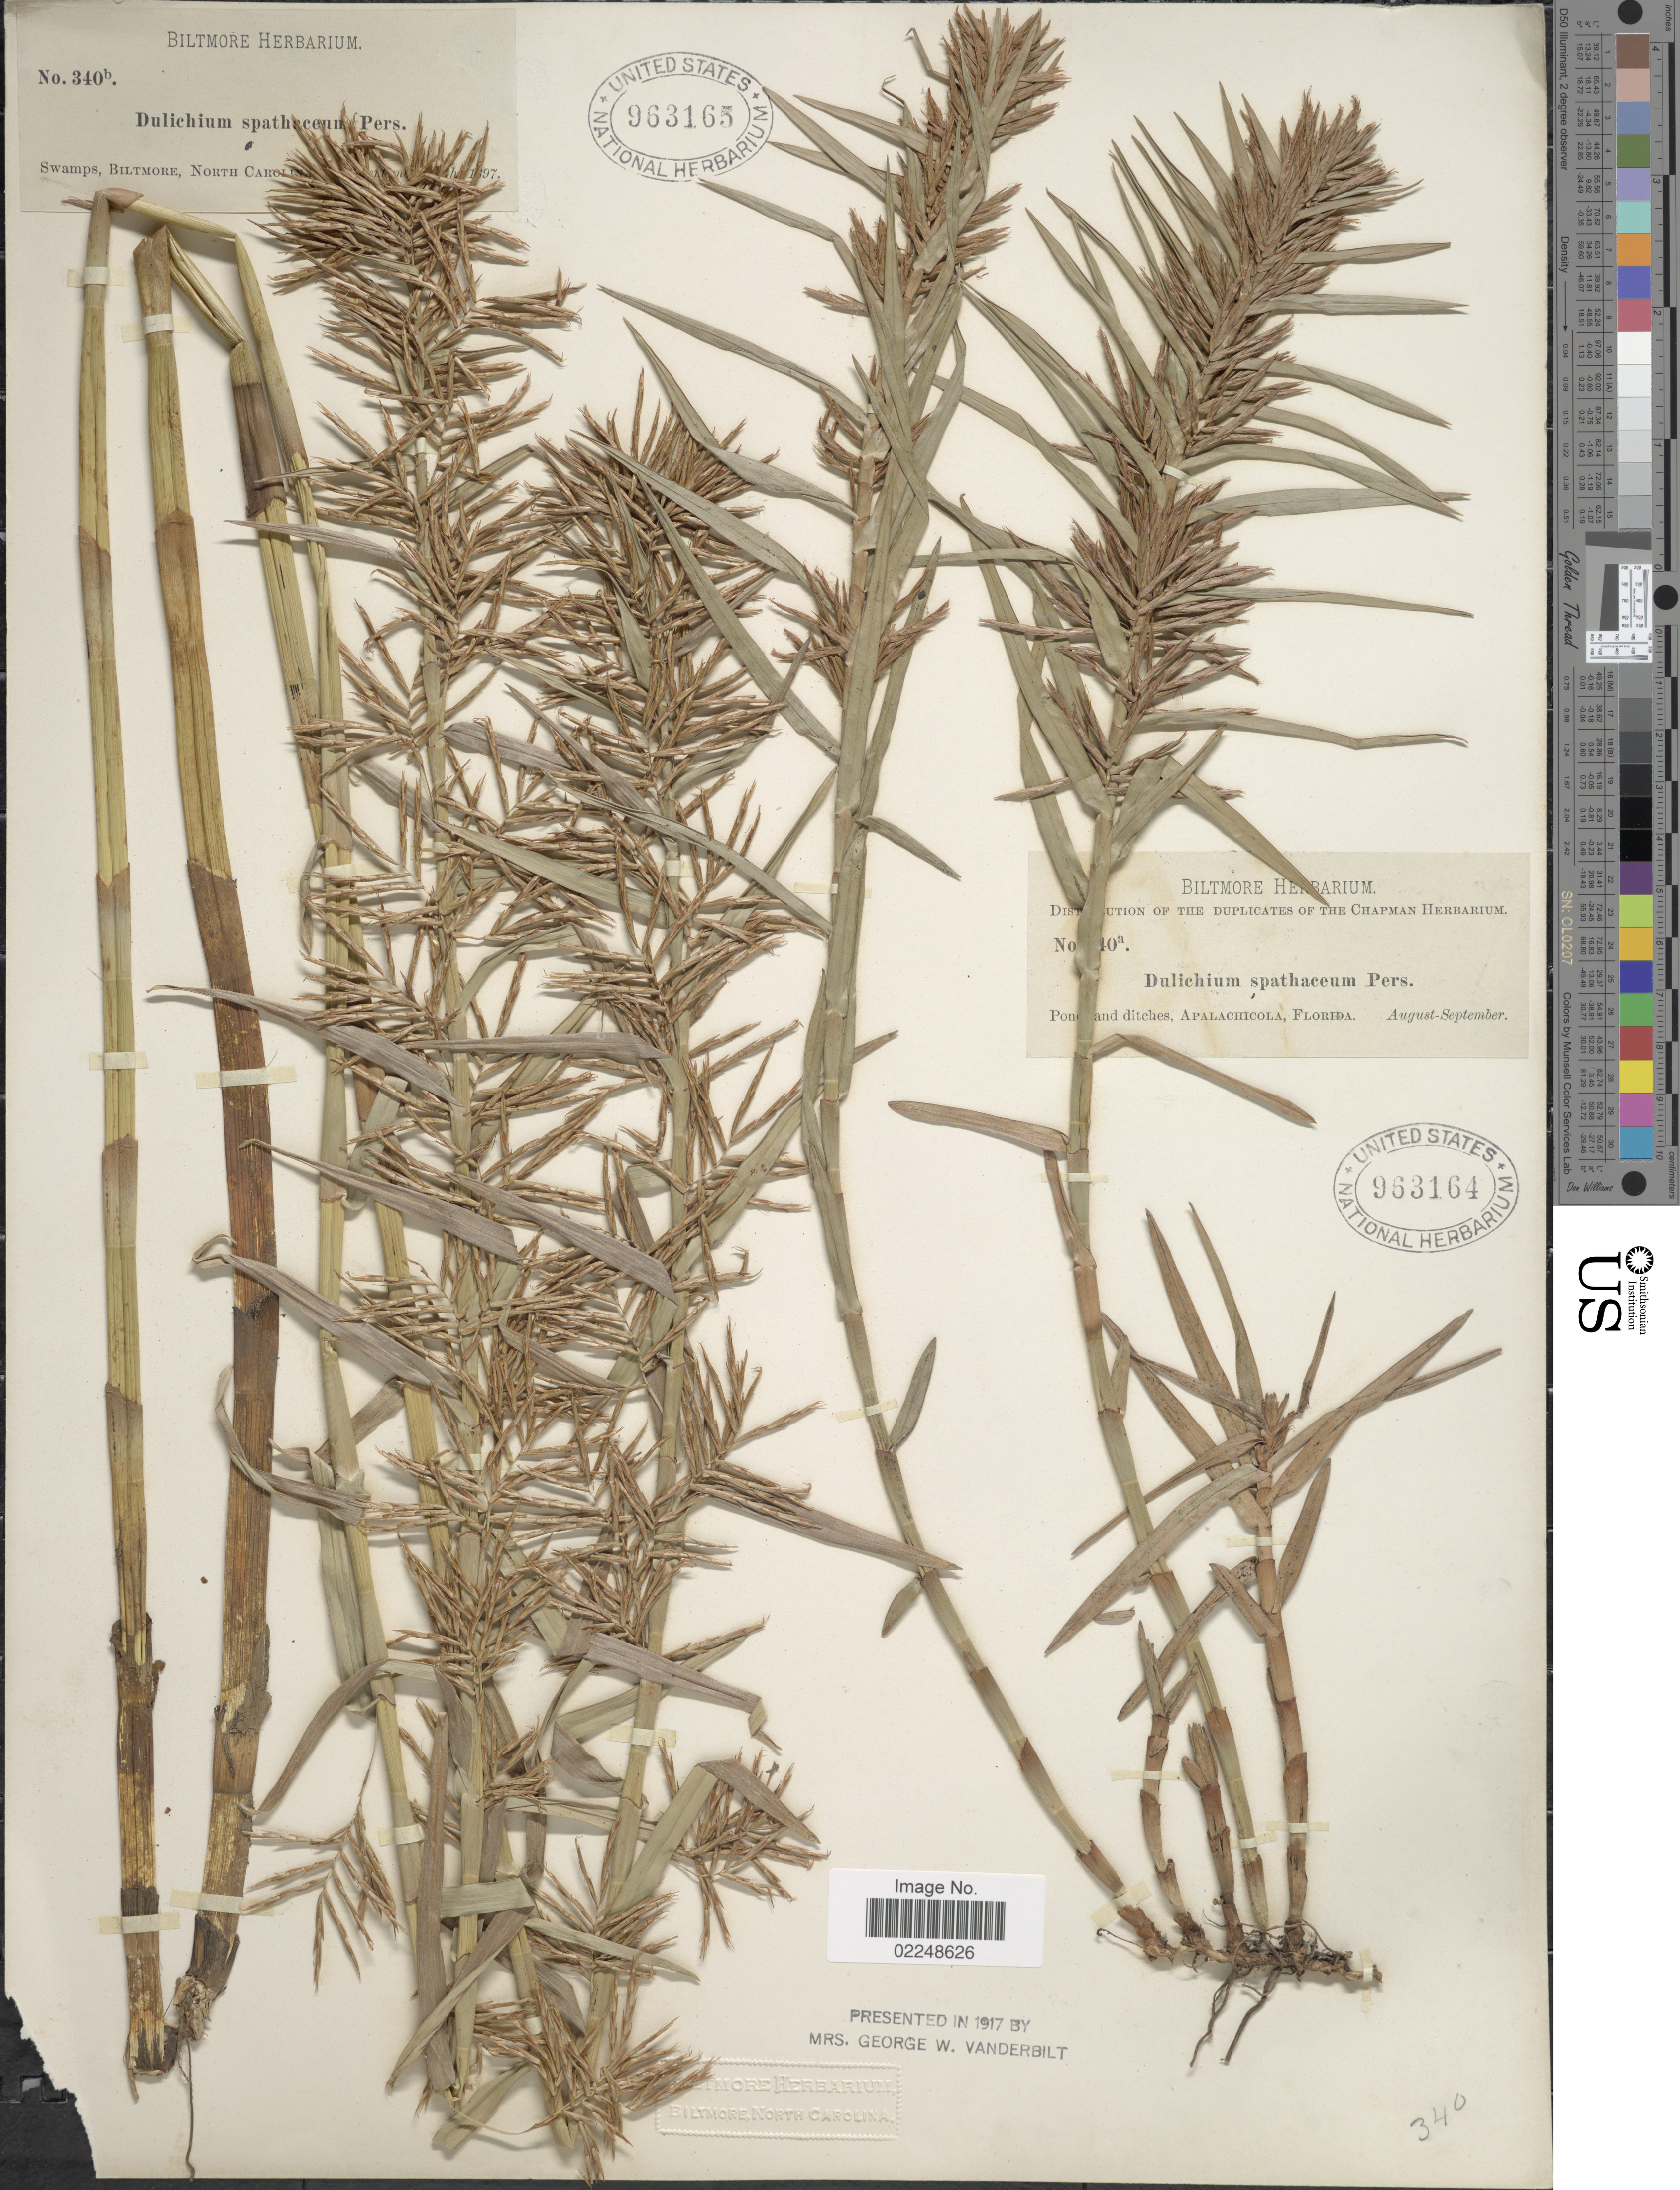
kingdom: Plantae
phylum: Tracheophyta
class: Liliopsida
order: Poales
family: Cyperaceae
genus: Dulichium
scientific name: Dulichium arundinaceum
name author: (L.) Britton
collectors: ex herb. Biltmore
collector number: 340b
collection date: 1897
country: United States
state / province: North Carolina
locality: Biltmore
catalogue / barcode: US 963165